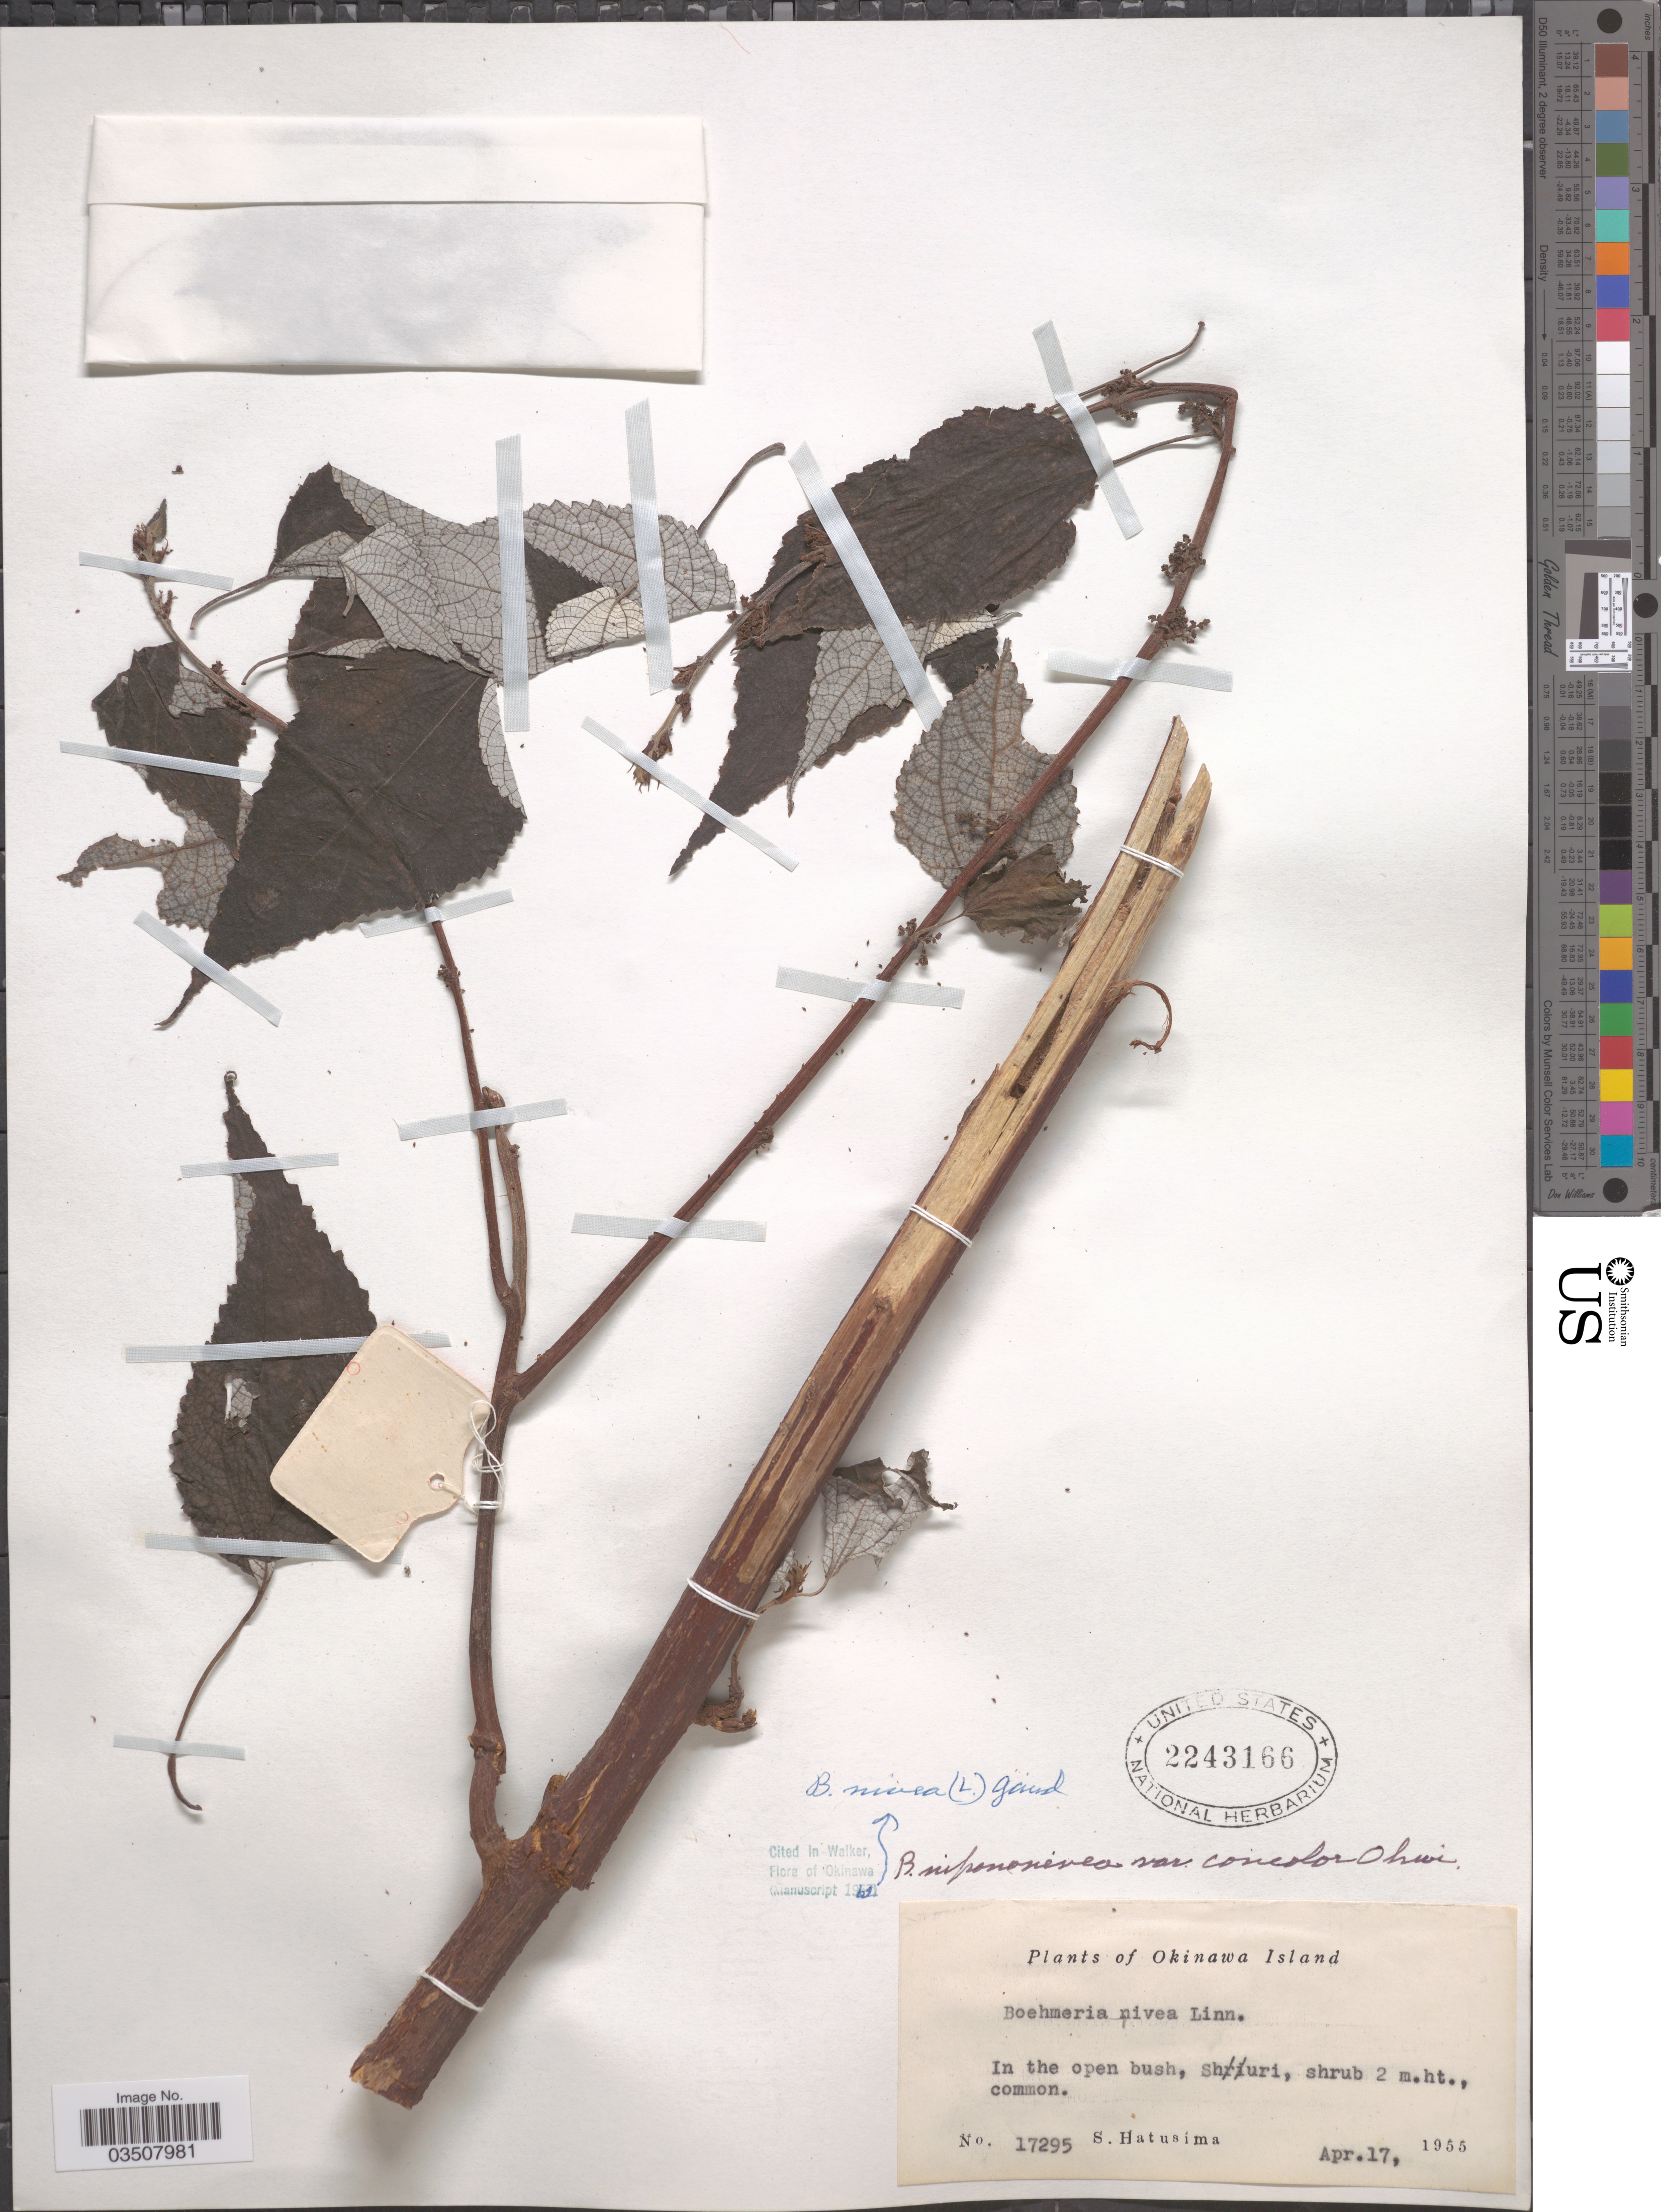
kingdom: Plantae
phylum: Tracheophyta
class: Magnoliopsida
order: Rosales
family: Urticaceae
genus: Boehmeria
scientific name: Boehmeria nivea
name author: (L.) Gaudich.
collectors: S. Hatusima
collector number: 17295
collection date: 1955-04-17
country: Japan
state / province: Okinawa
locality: Okinawa Island.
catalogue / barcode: US 2243166